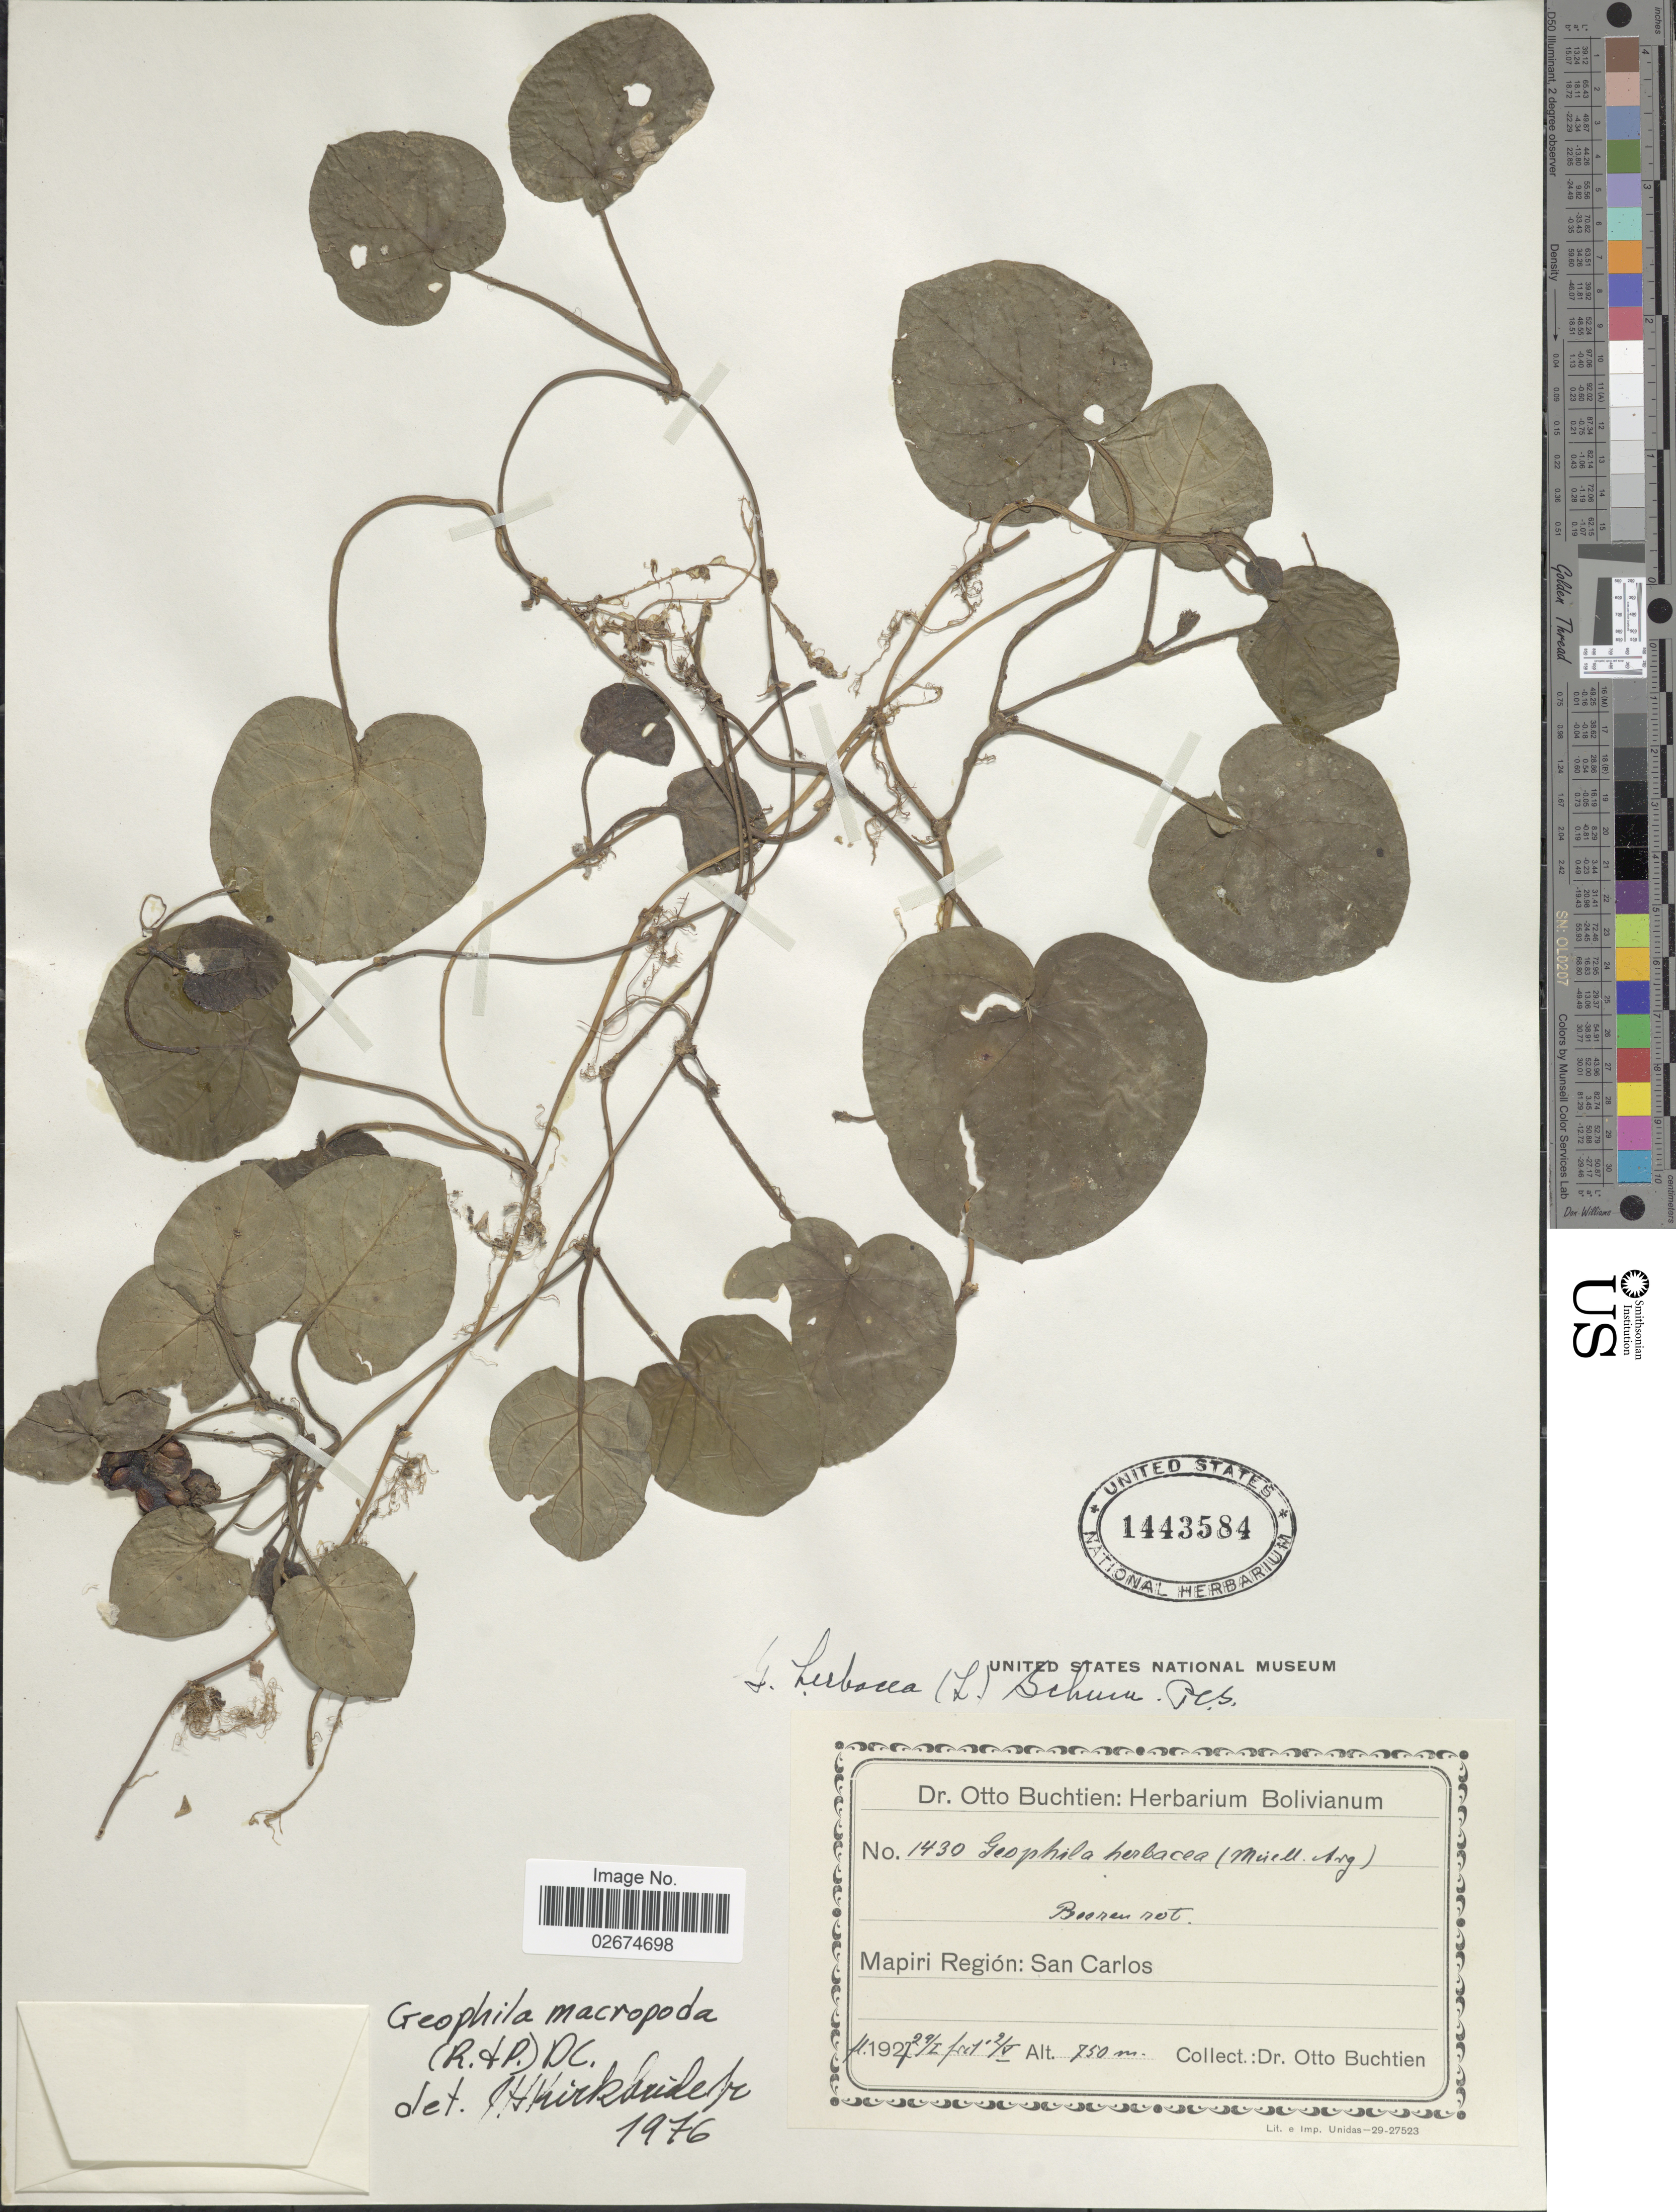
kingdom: Plantae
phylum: Tracheophyta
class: Magnoliopsida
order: Gentianales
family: Rubiaceae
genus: Geophila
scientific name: Geophila macropoda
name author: (Ruiz & Pav.) DC.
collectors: O. Buchtien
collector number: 1430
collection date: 1921-03-29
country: Bolivia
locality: Mapiri Region: San Carlos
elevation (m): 750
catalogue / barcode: US 1443584